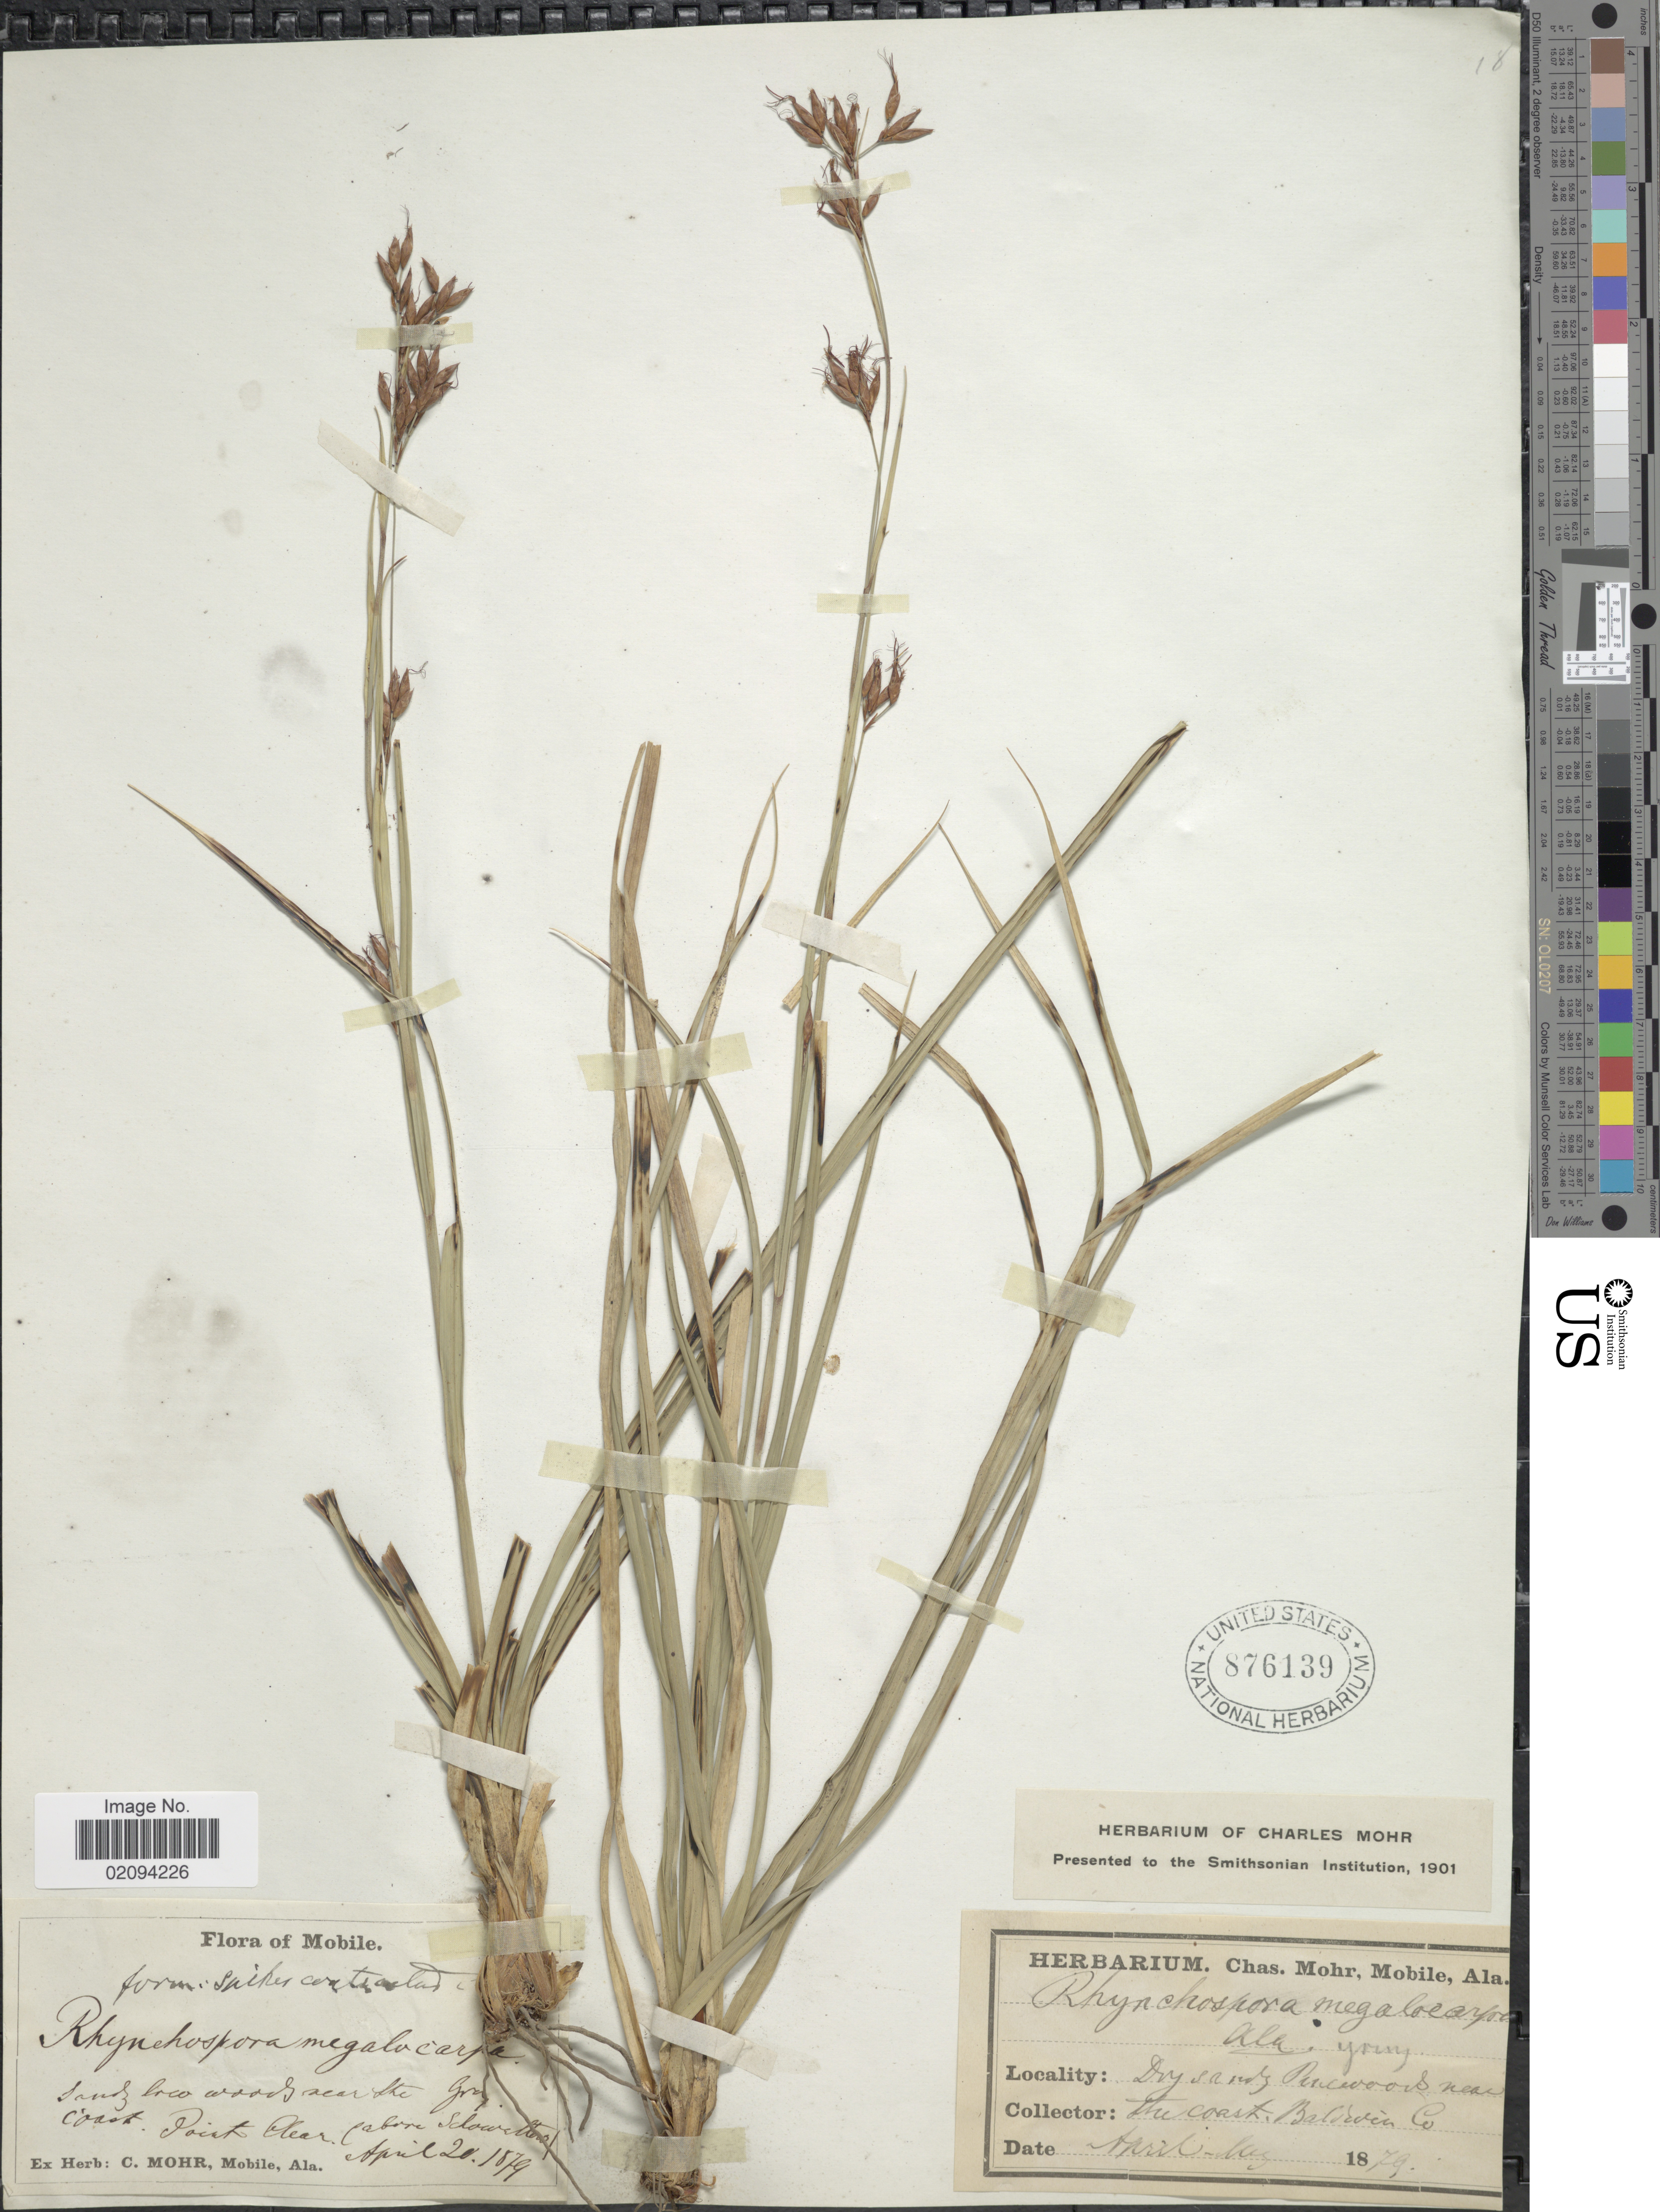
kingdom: Plantae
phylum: Tracheophyta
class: Liliopsida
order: Poales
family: Cyperaceae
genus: Rhynchospora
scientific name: Rhynchospora megalocarpa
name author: A. Gray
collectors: ex herb. C. Mohr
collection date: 1879-04-20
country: United States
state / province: Alabama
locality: Mobile. Dry sandy Pinewoods near the coast, Baldwin Co.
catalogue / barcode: US 876139